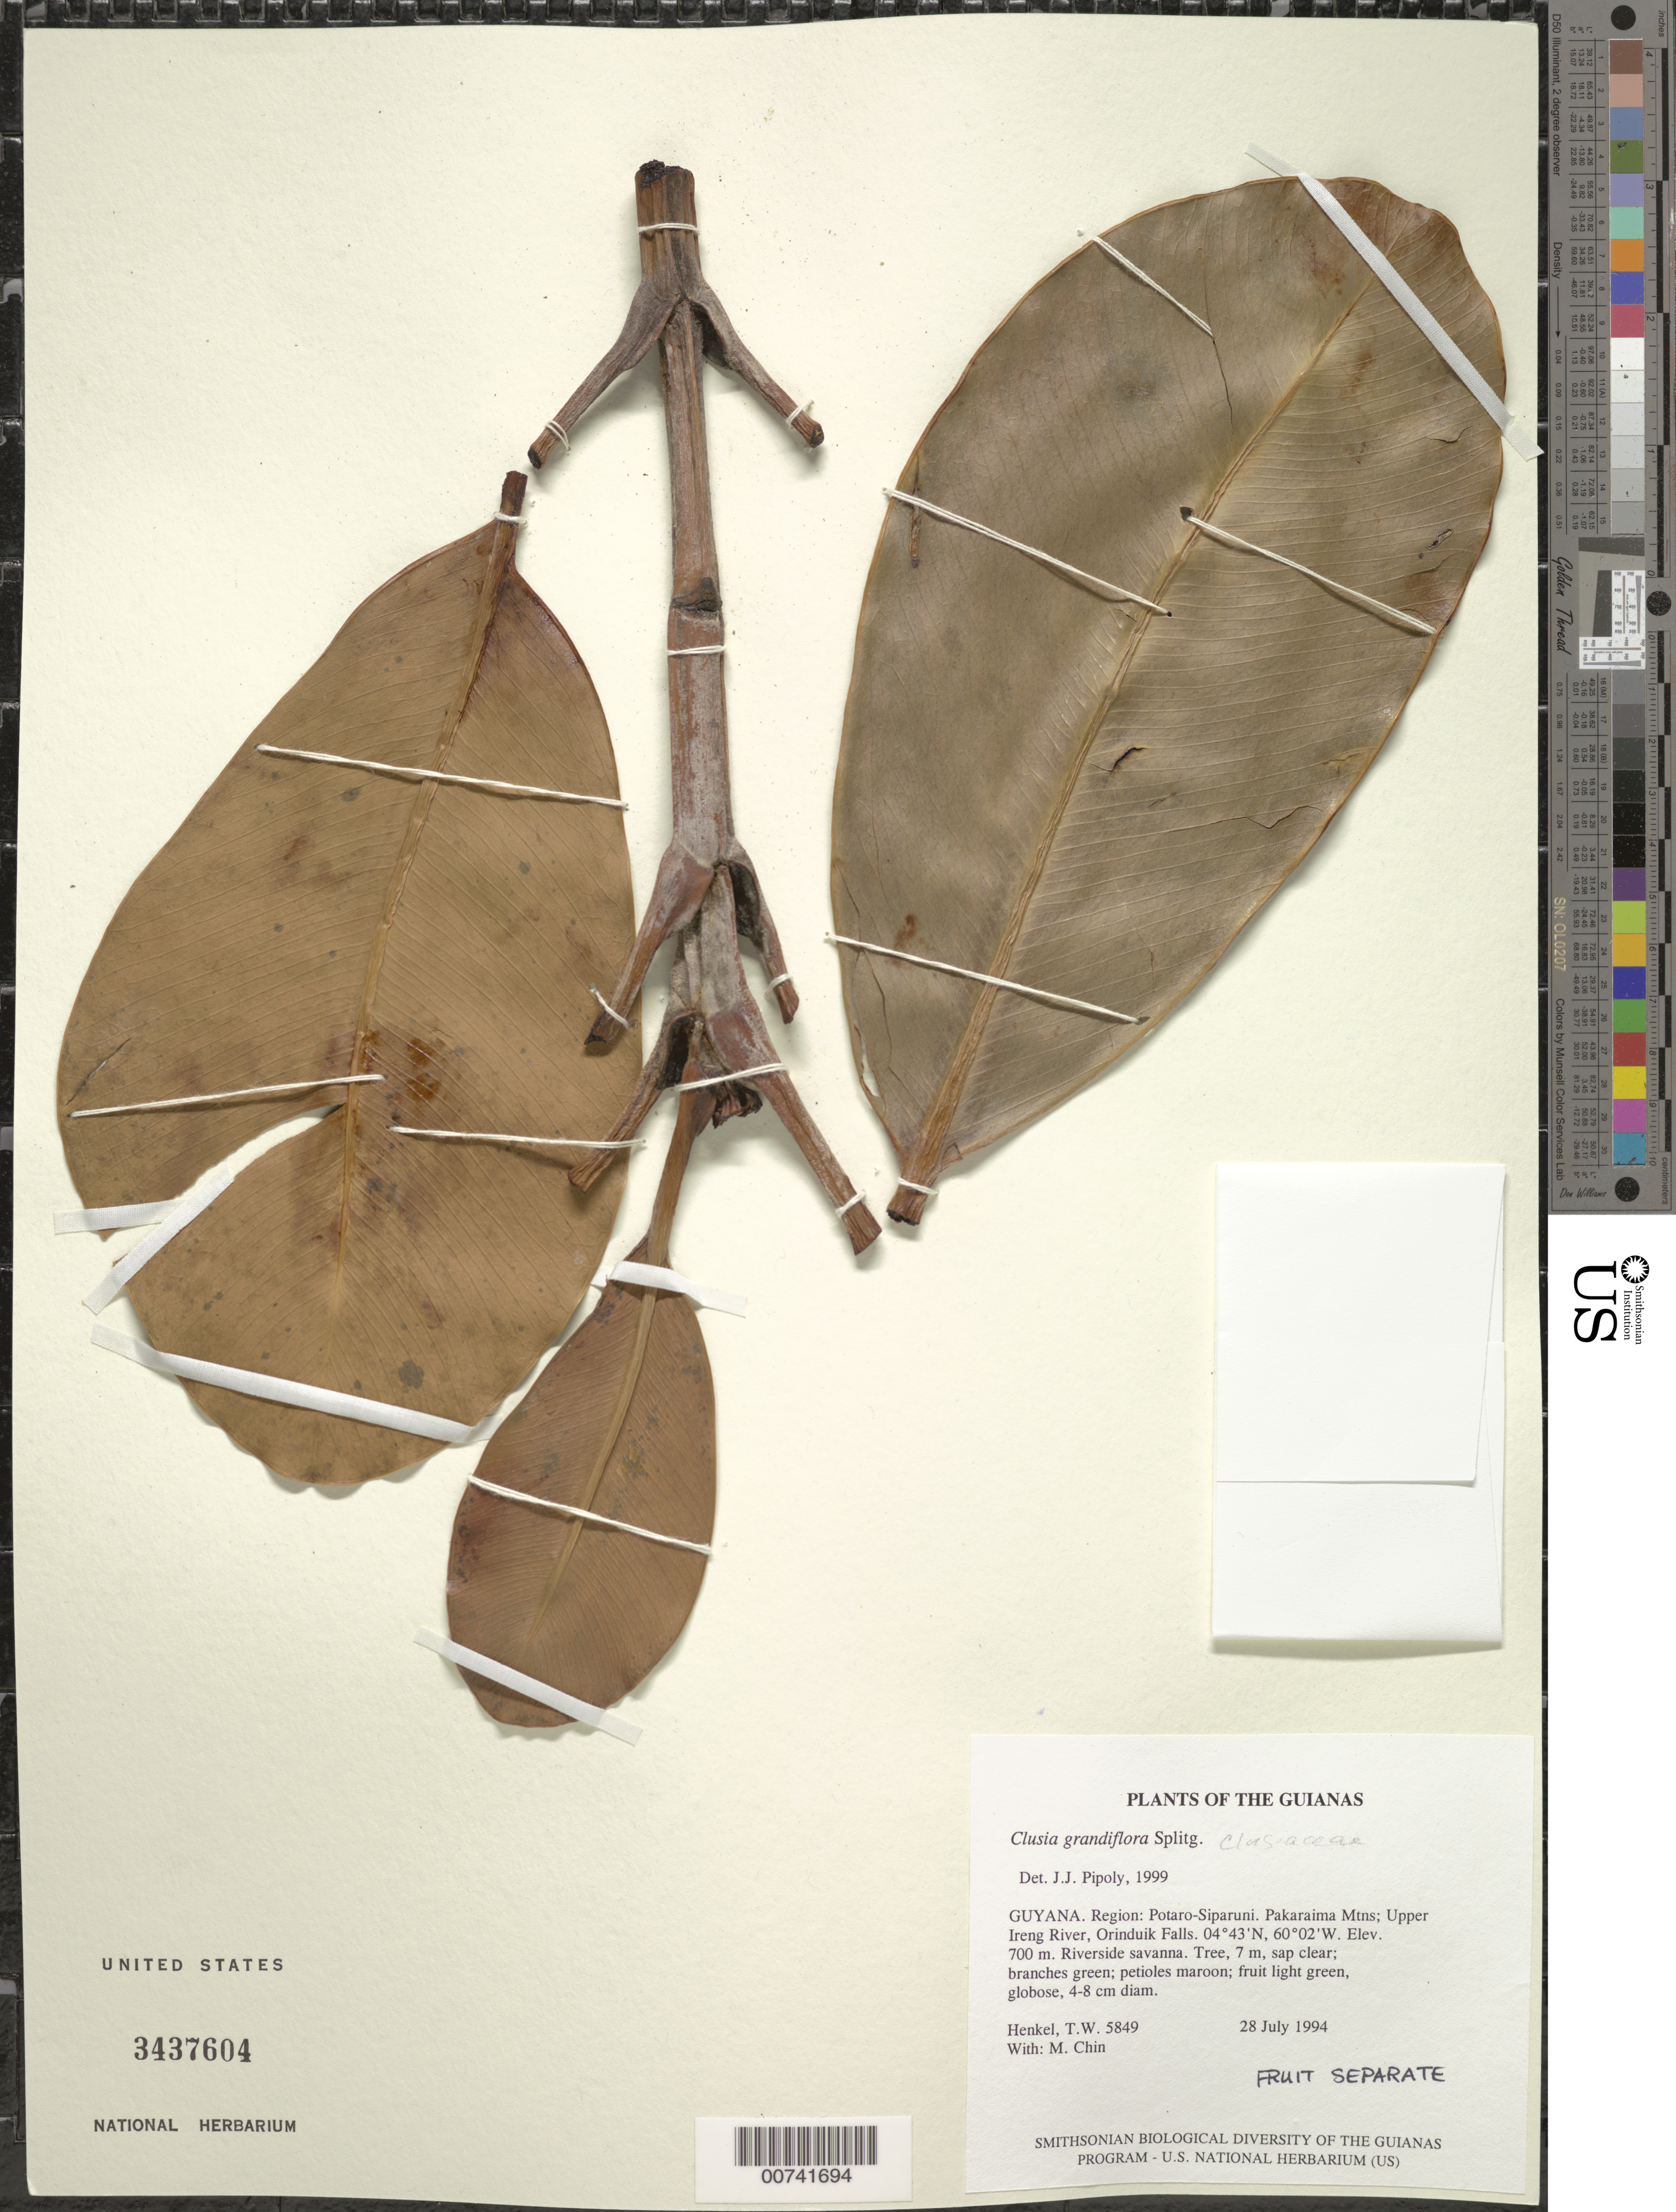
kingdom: Plantae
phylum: Tracheophyta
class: Magnoliopsida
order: Malpighiales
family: Clusiaceae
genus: Clusia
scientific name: Clusia grandiflora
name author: Splitg.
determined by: Pipoly, J. J., III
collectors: T. Henkel & M. Chin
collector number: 5849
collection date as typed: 28 July 1994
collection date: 1994-07-28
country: Guyana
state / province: Potaro-Siparuni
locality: Pakaraima Mtns; Upper Ireng River, Orinduik Falls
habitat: Riverside savanna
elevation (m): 700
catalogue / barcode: US 3437604